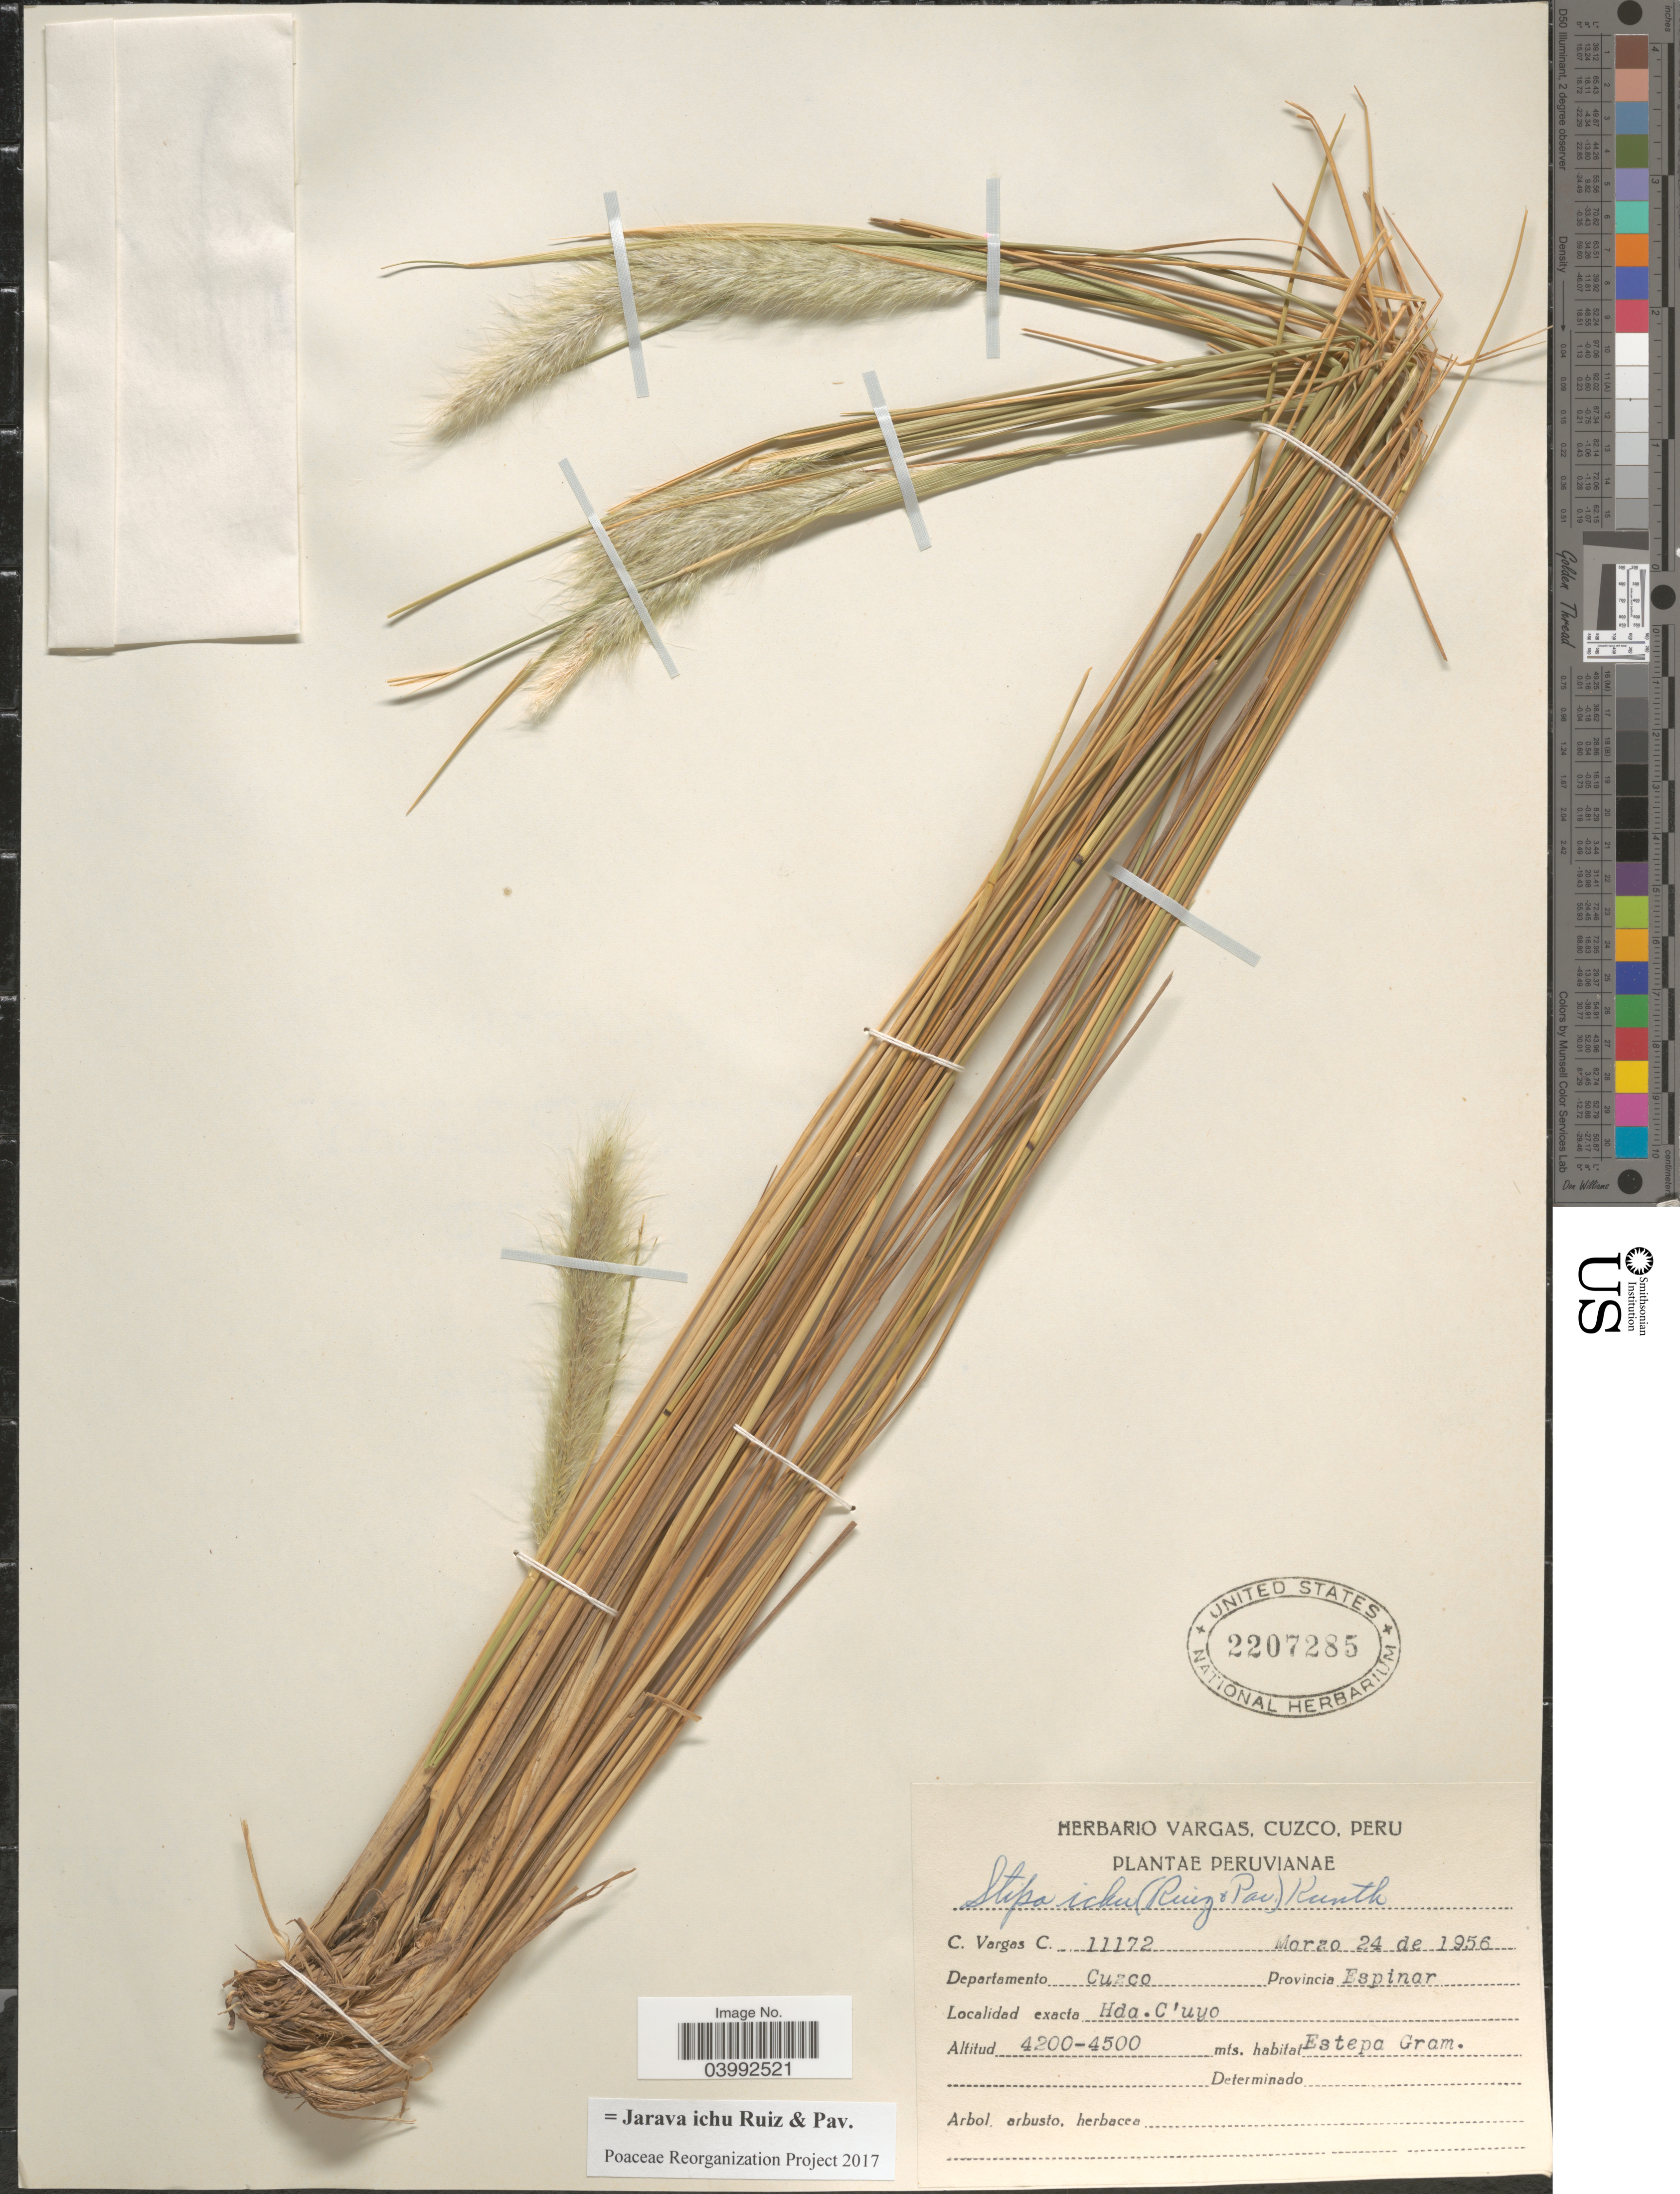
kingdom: Plantae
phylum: Tracheophyta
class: Liliopsida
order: Poales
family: Poaceae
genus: Jarava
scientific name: Jarava ichu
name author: Ruiz & Pav.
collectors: C. Vargas Calderón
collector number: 11172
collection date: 1956-03-24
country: Peru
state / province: Cusco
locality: Departamento Cuzco. Provincia Espinar. Hda. C'uyo.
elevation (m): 4200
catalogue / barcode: US 2207285